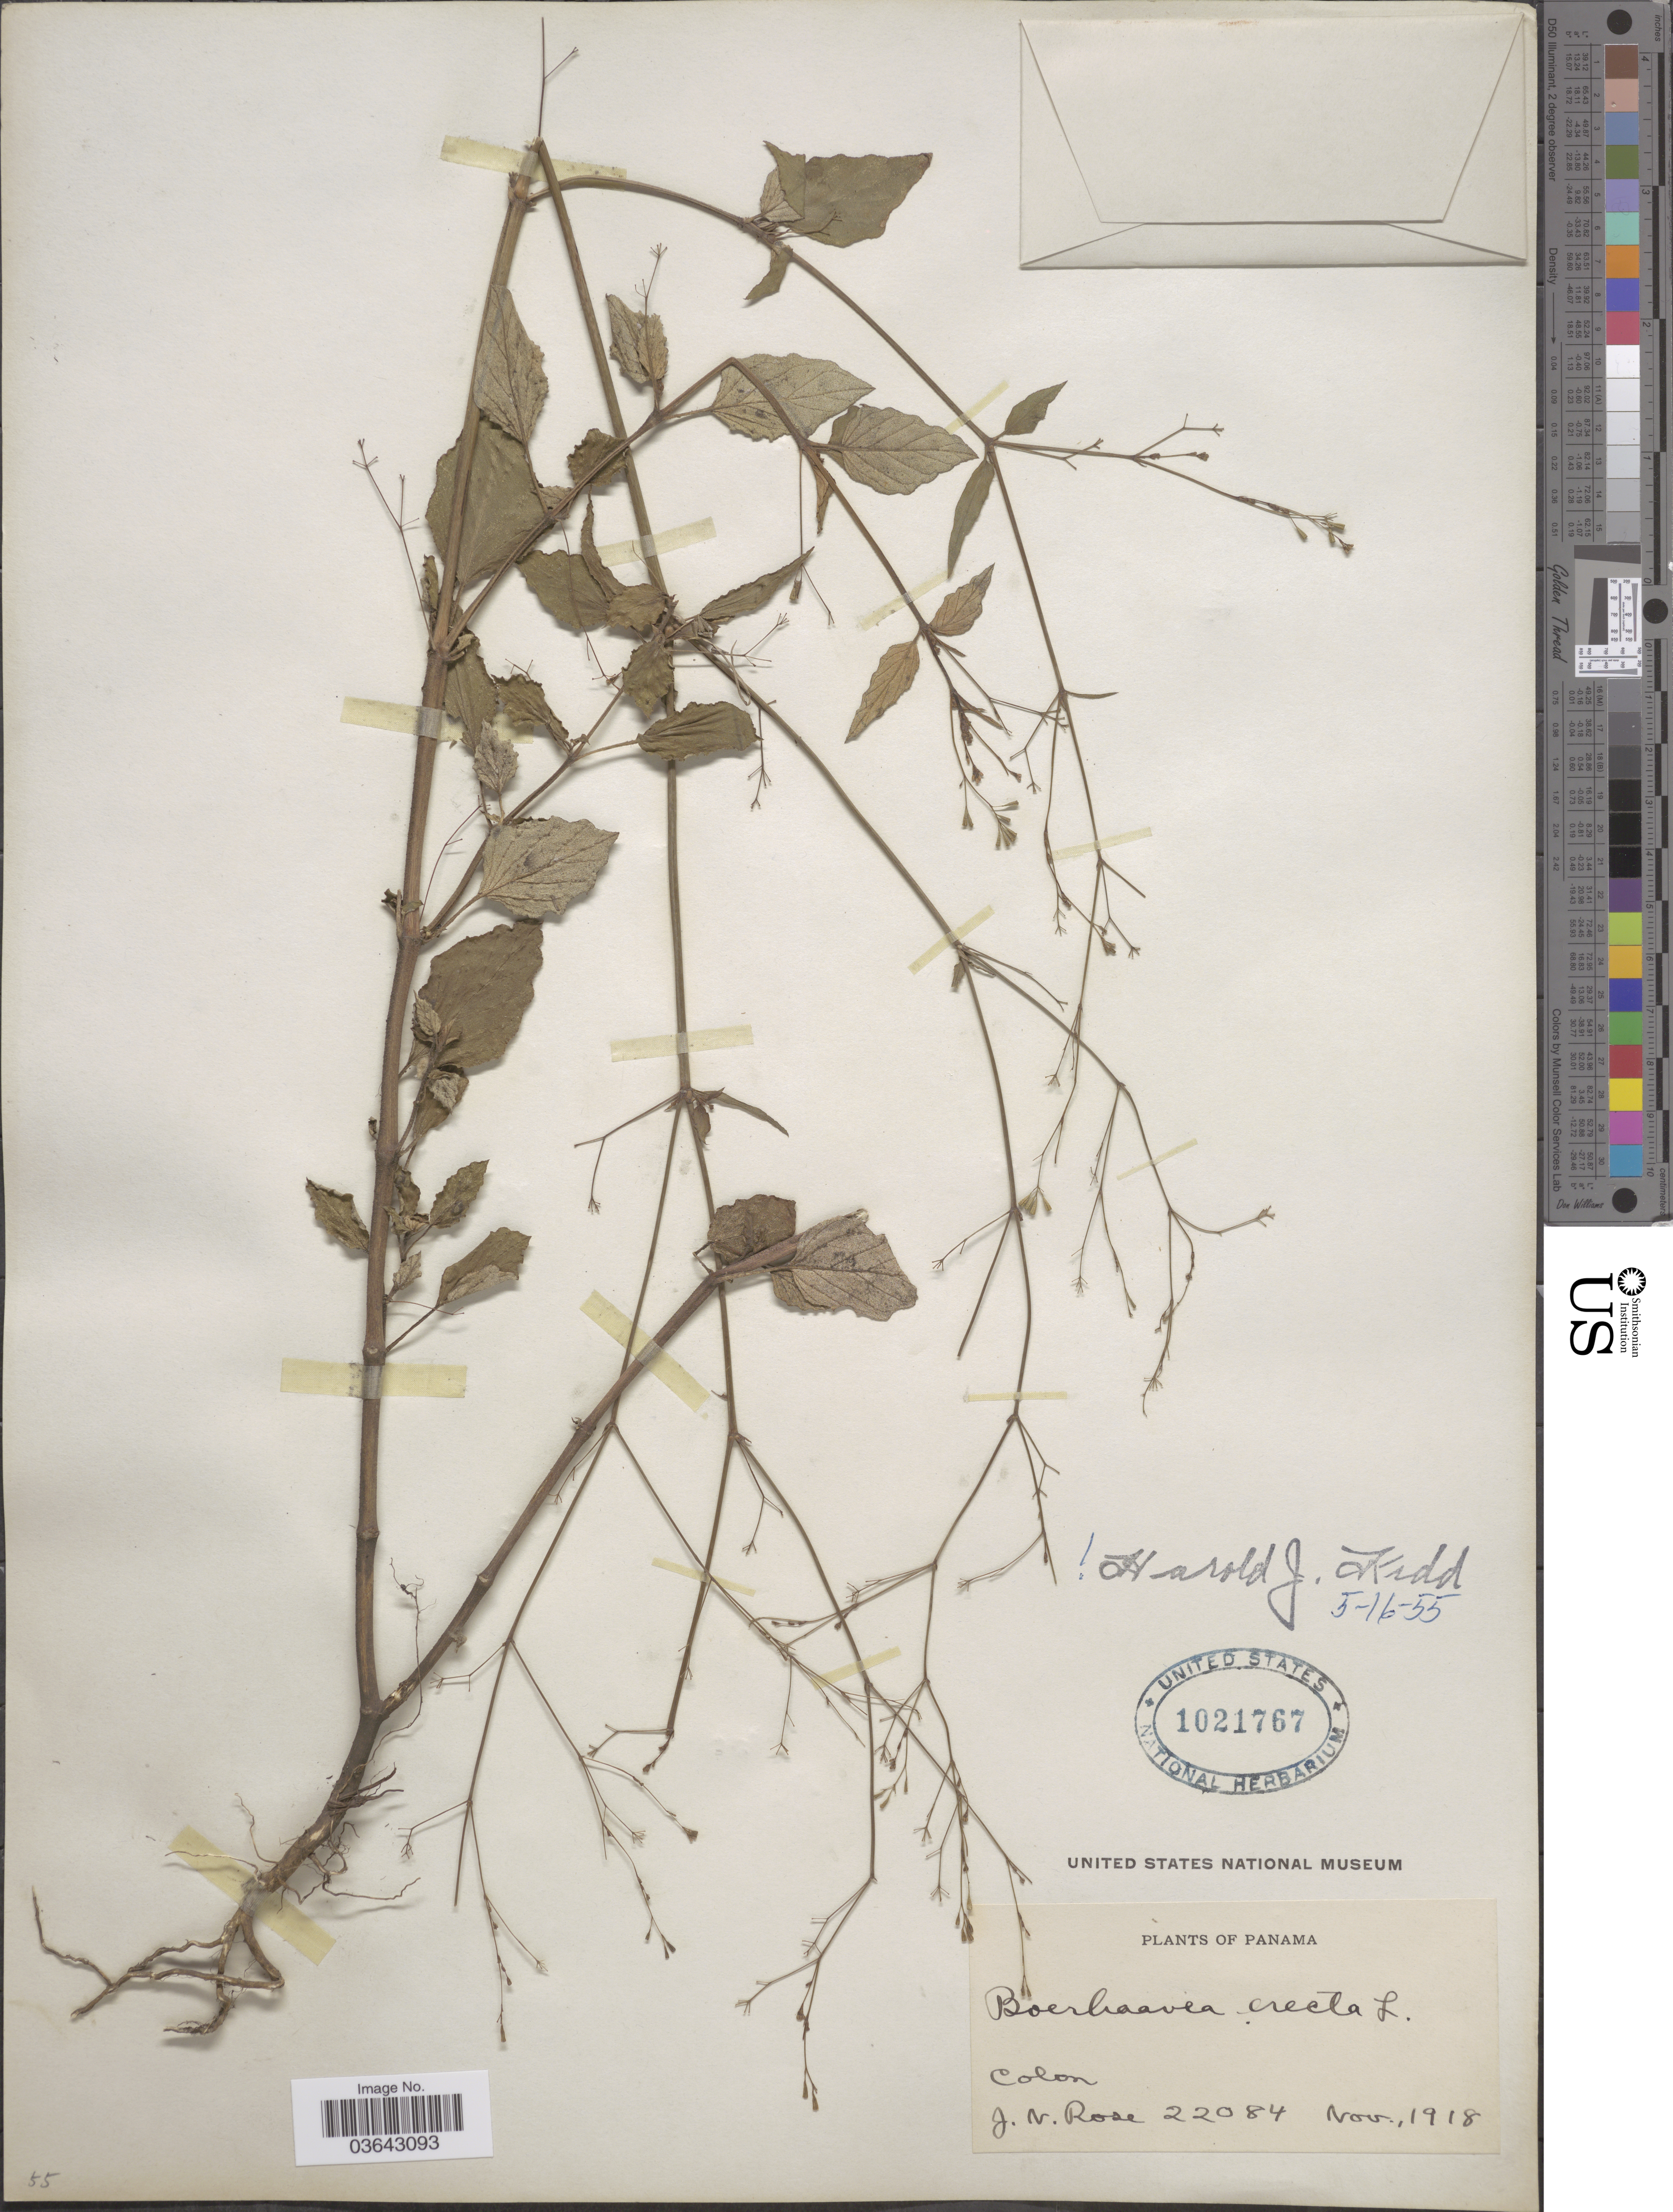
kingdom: Plantae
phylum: Tracheophyta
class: Magnoliopsida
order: Caryophyllales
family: Nyctaginaceae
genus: Boerhavia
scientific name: Boerhavia erecta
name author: L.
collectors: J. N. Rose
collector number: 22084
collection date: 1918-11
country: Panama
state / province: Colón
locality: Colon.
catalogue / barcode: US 1021767